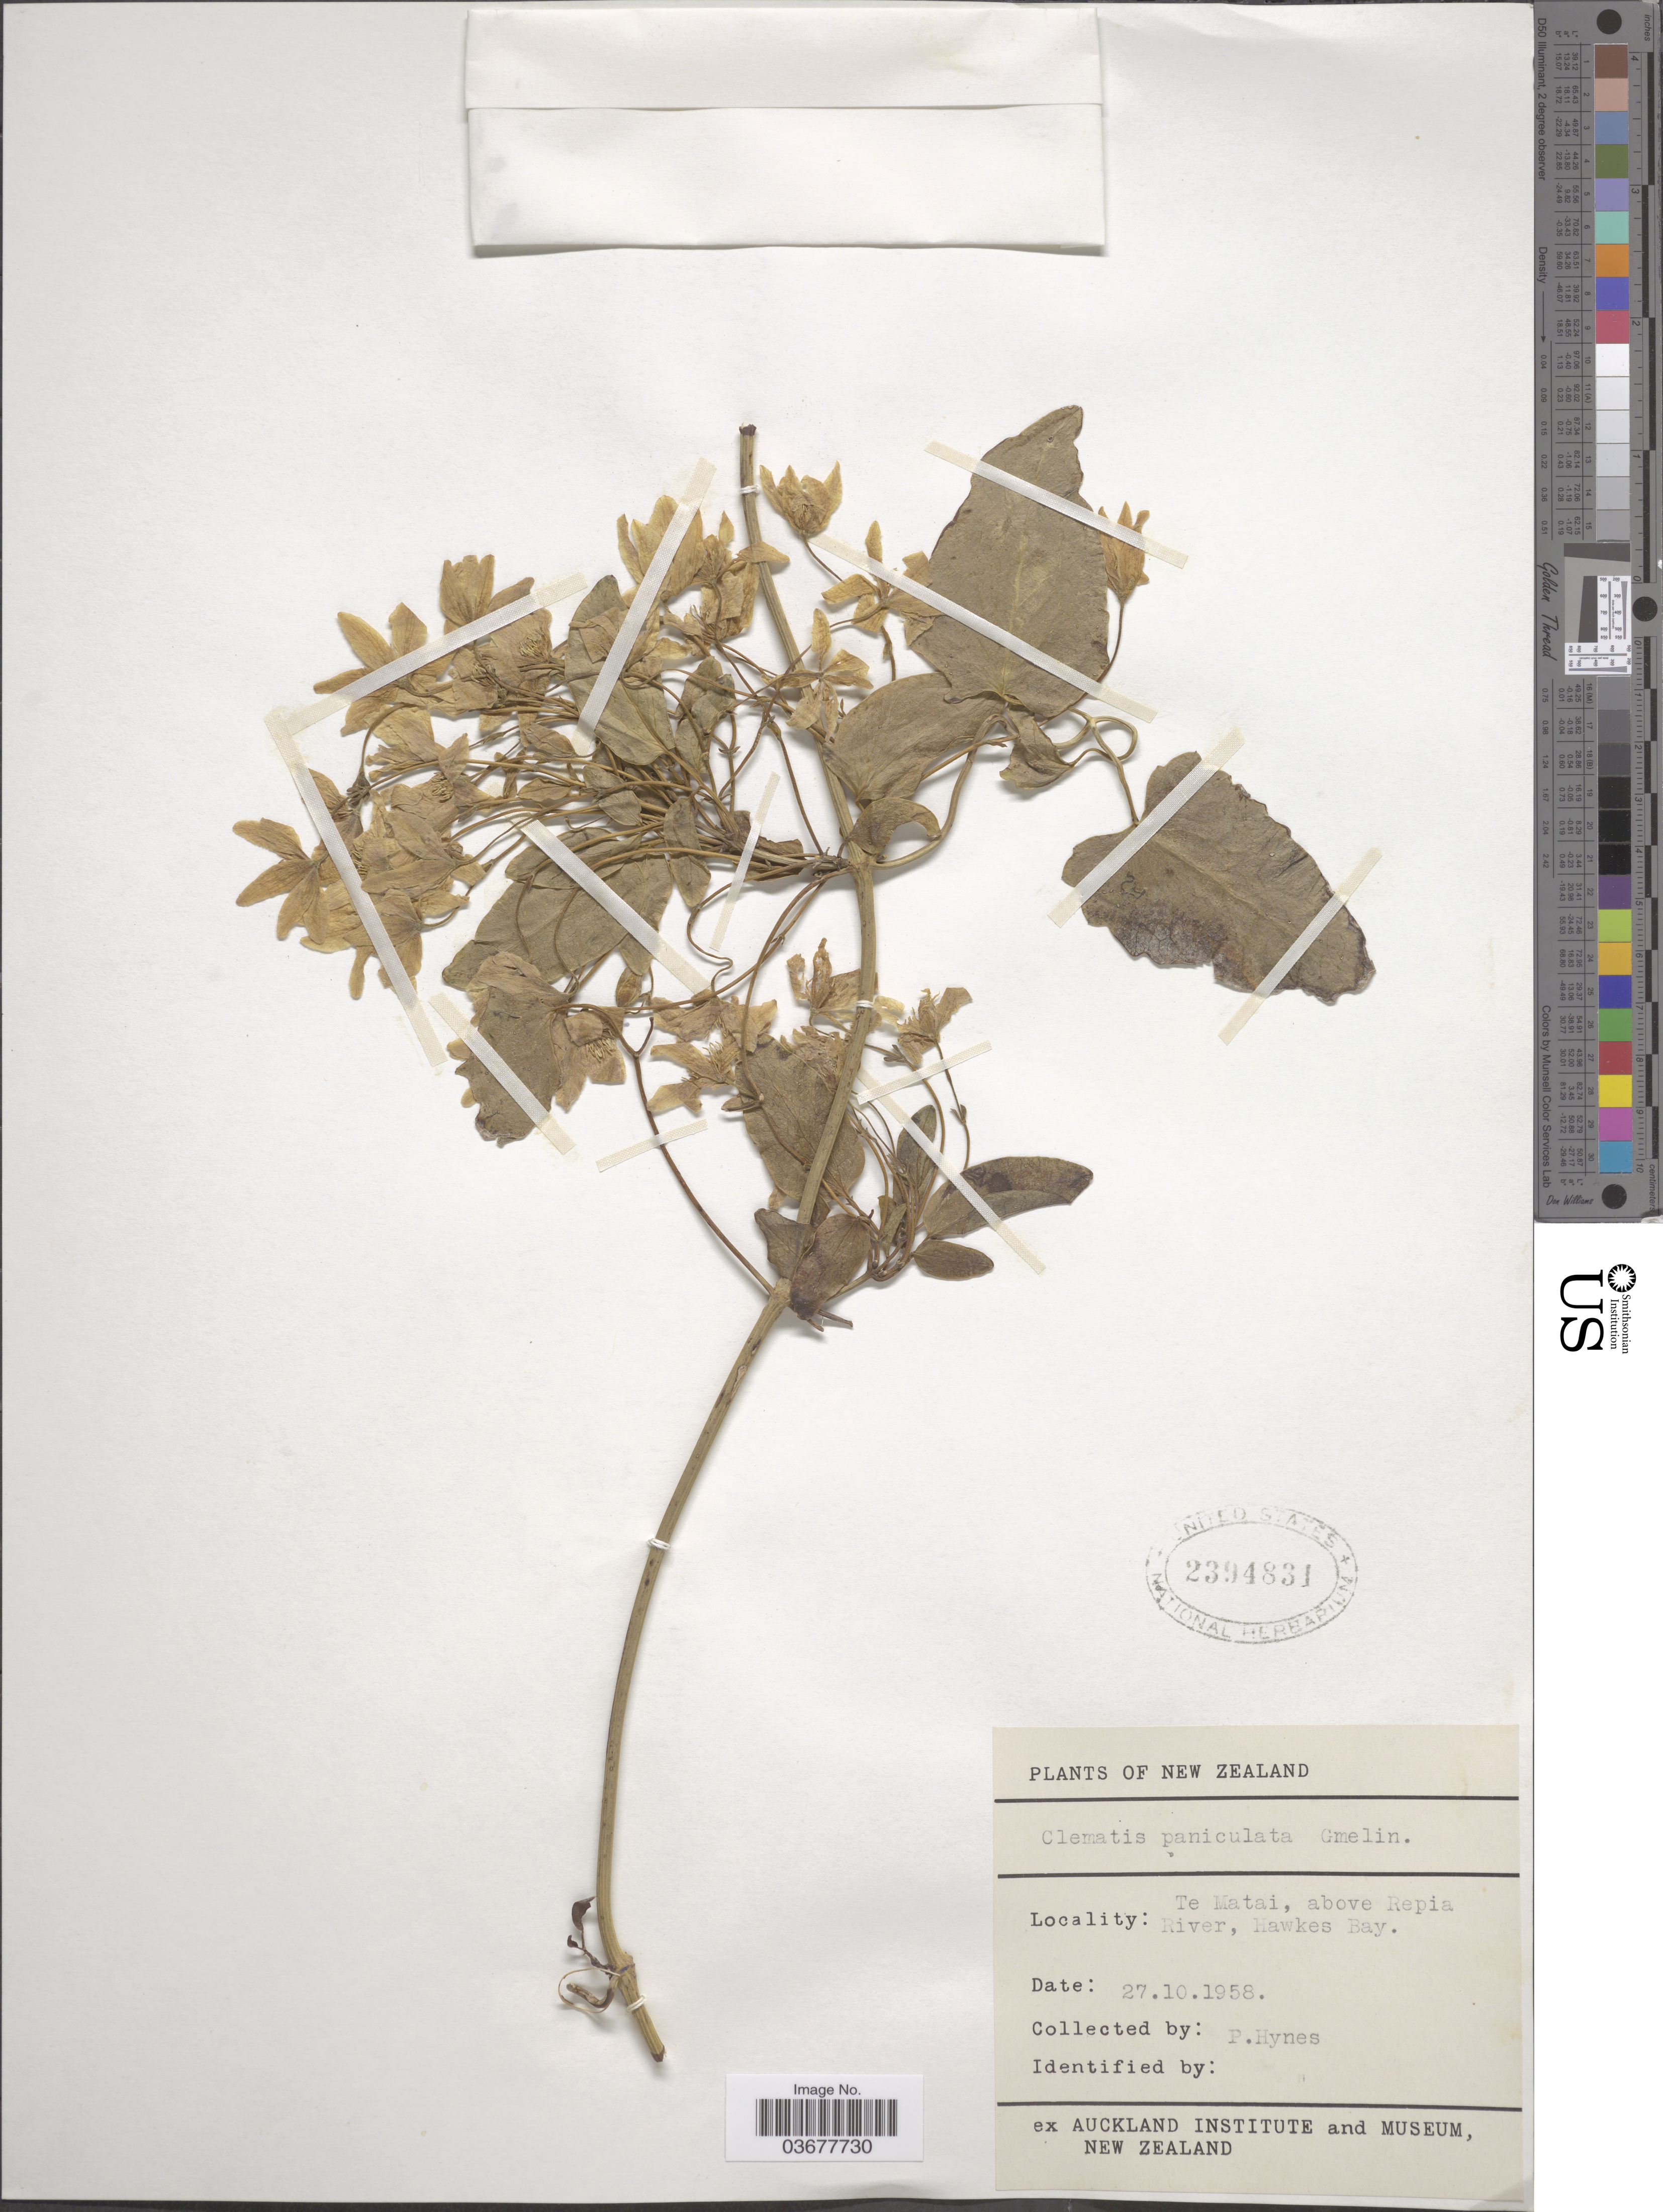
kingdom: Plantae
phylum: Tracheophyta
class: Magnoliopsida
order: Ranunculales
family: Ranunculaceae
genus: Clematis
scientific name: Clematis paniculata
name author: J.F. Gmel.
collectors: P. Hynes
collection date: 1958-10-27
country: New Zealand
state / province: Hawke's Bay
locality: Te Matai, above Repia River, Hawkes Bay.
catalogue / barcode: US 2394831